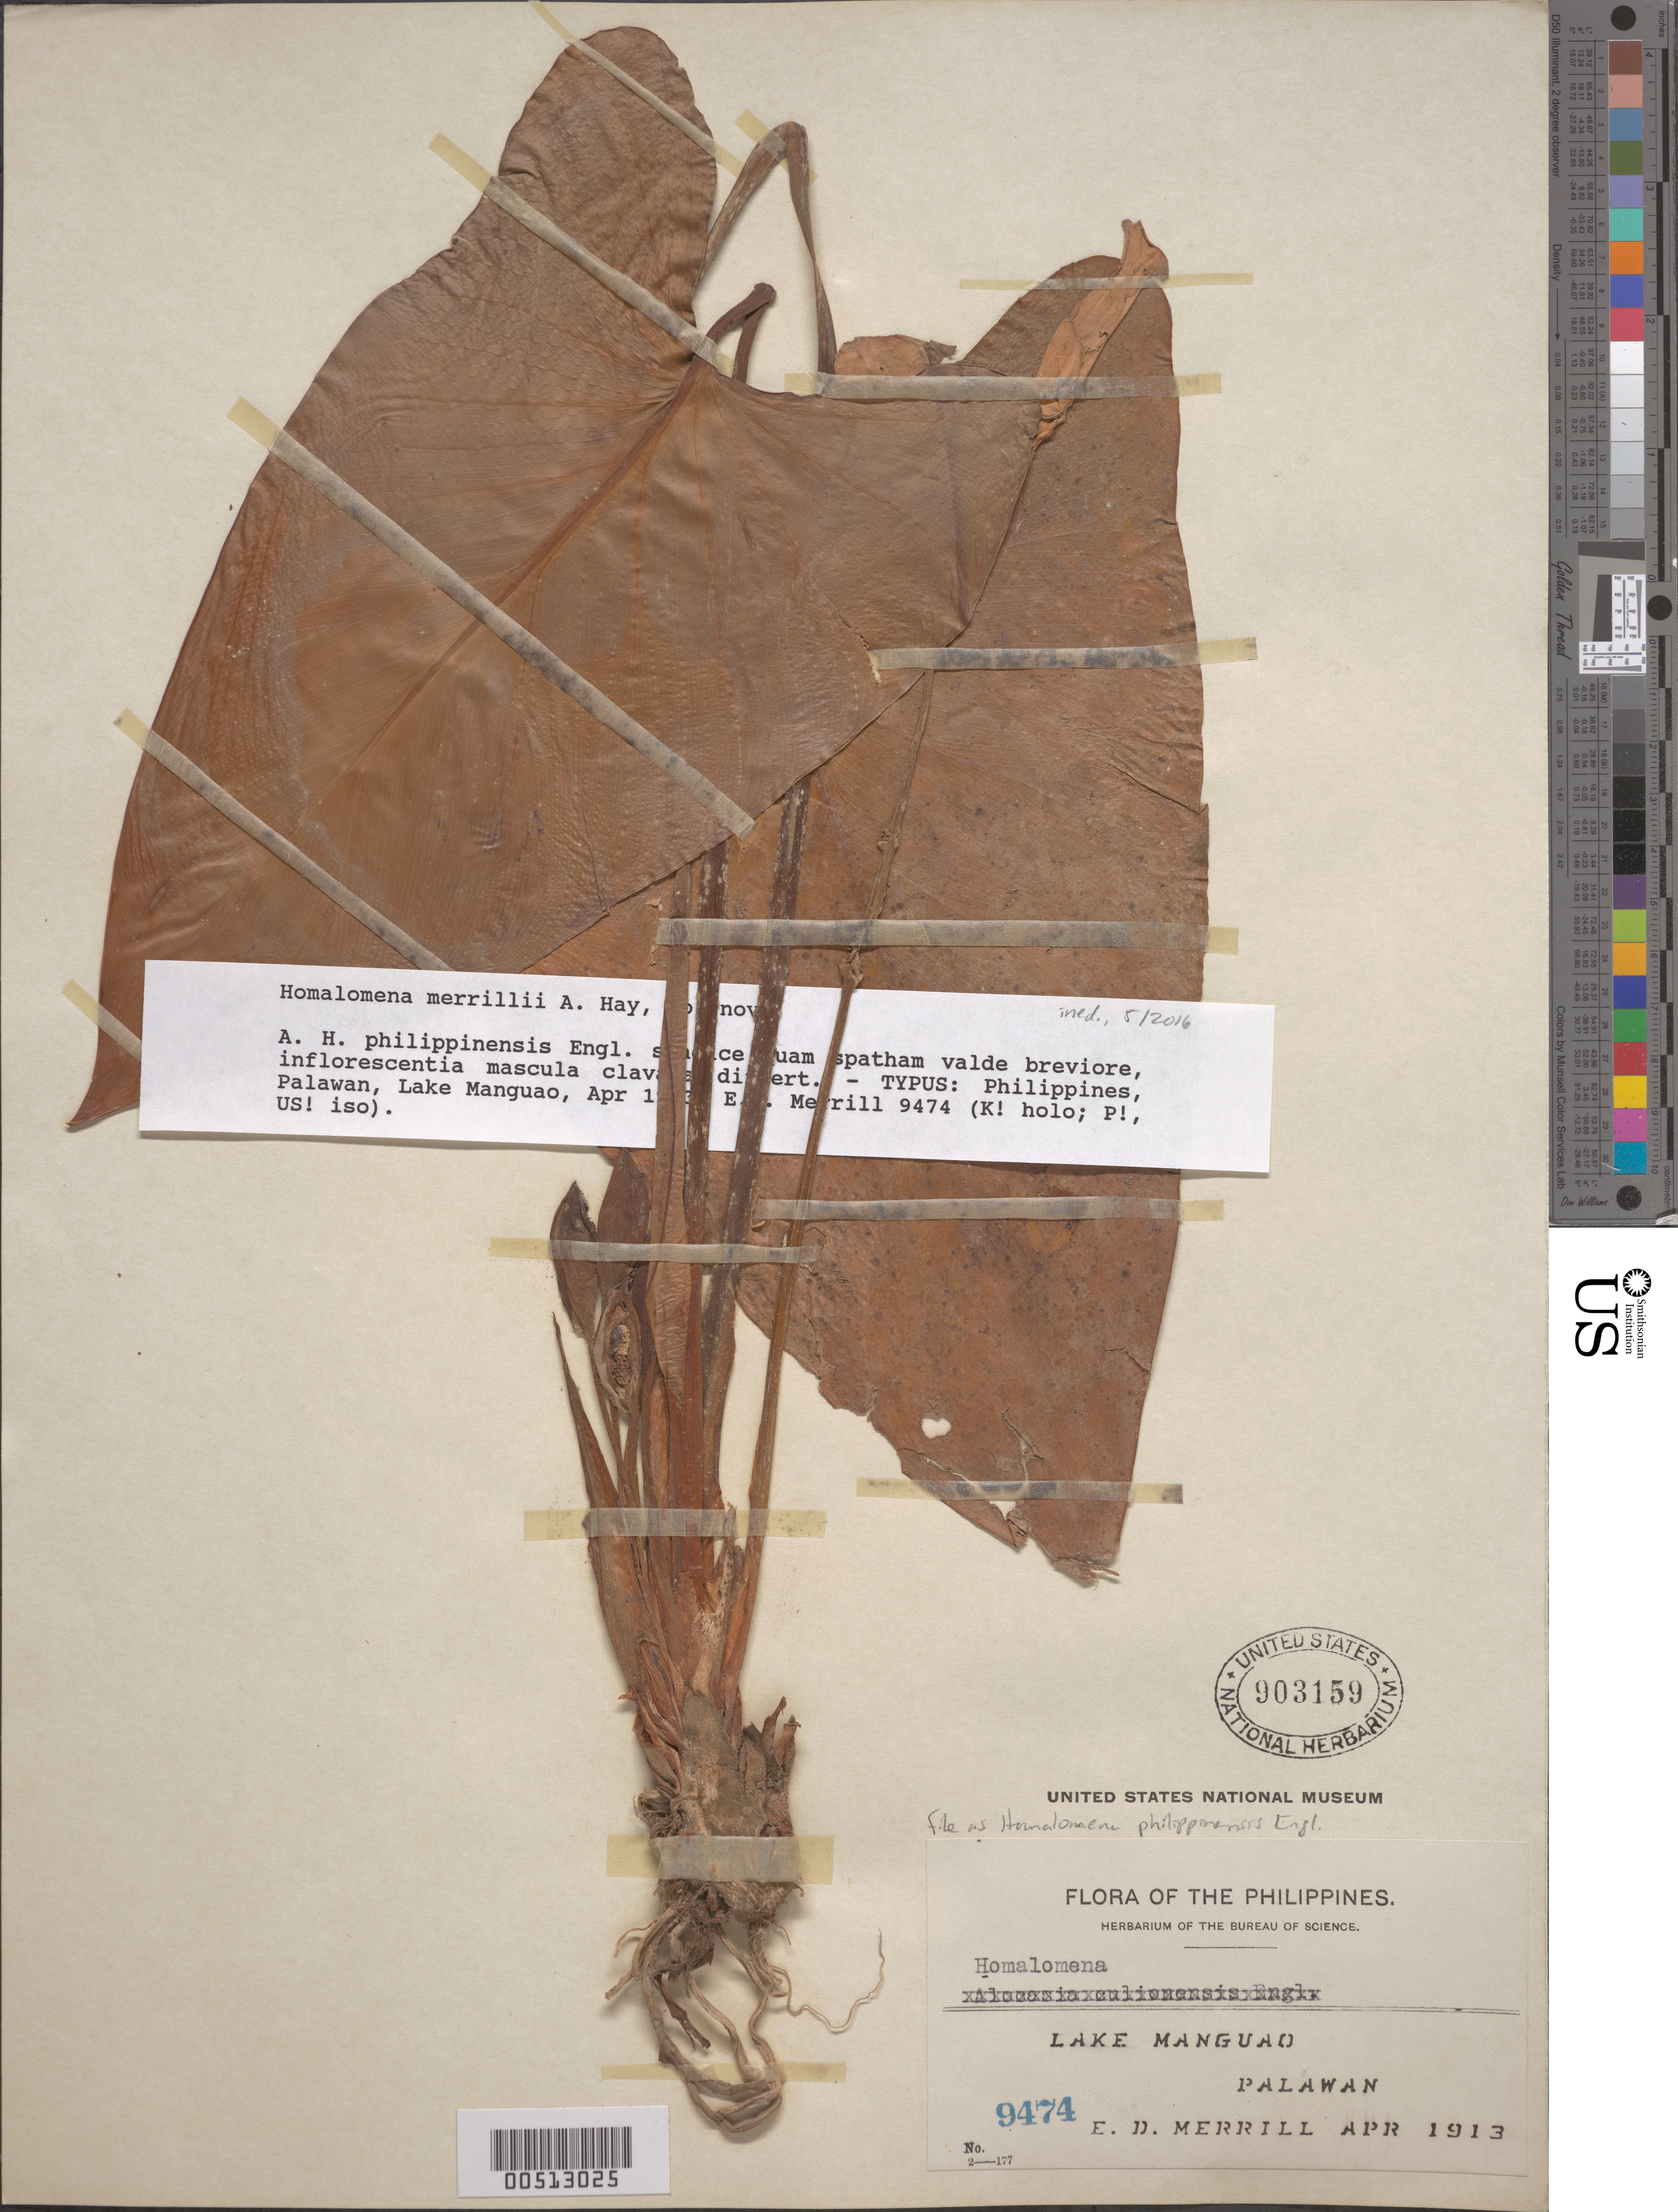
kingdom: Plantae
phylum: Tracheophyta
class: Liliopsida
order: Alismatales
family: Araceae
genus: Homalomena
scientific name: Homalomena philippinensis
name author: Engl.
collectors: E. D. Merrill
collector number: Bur. Sci. 9474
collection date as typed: Apr 1913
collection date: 1913-04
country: Philippines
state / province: Mimaropa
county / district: Palawan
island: Palawan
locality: Lake Manguao.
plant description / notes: Annotated by A. Hay (undated) as isotype of Homalomena merrillii A. Hay, sp. nov. Name apparently never published [still ined. as of May 2016] specimen re-filed in general herbarium as Homalomena philippinensis Engl.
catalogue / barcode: US 903159